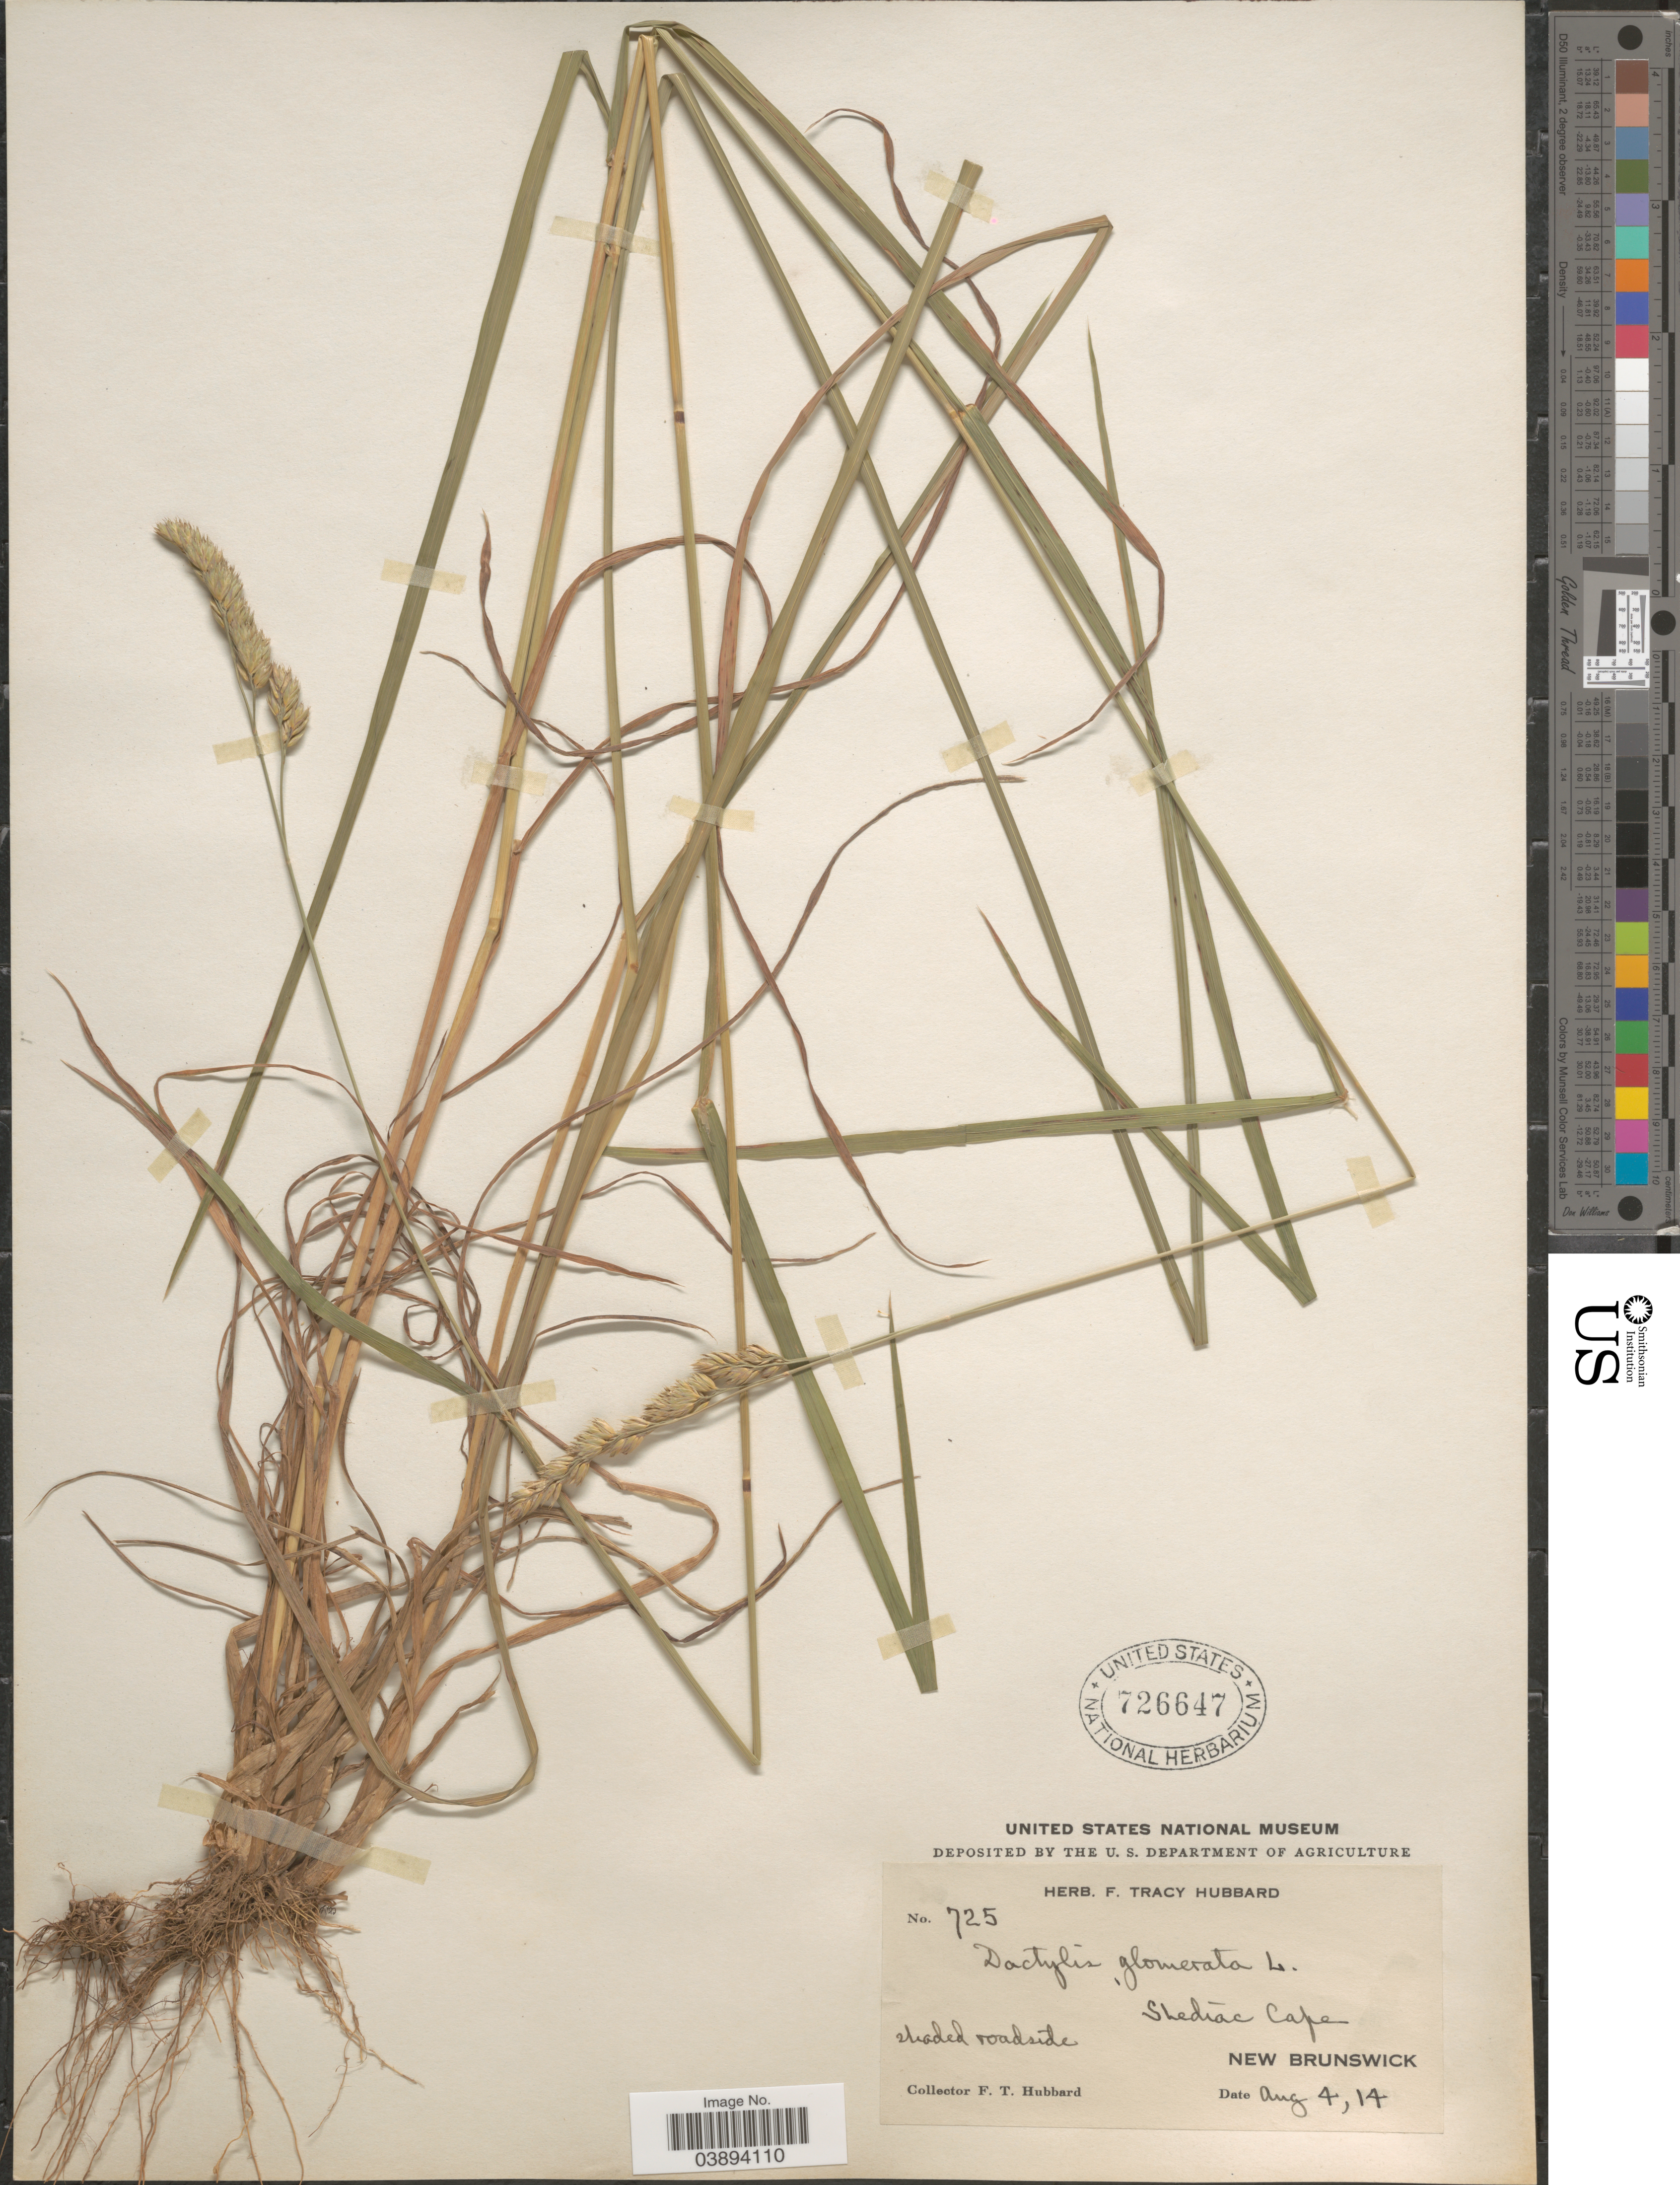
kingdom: Plantae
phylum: Tracheophyta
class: Liliopsida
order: Poales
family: Poaceae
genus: Dactylis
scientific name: Dactylis glomerata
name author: L.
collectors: F. T. Hubbard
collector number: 725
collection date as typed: Transcribed d/m/y: 4/8/14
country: Canada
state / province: New Brunswick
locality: Shediac Cape.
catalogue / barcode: US 726647